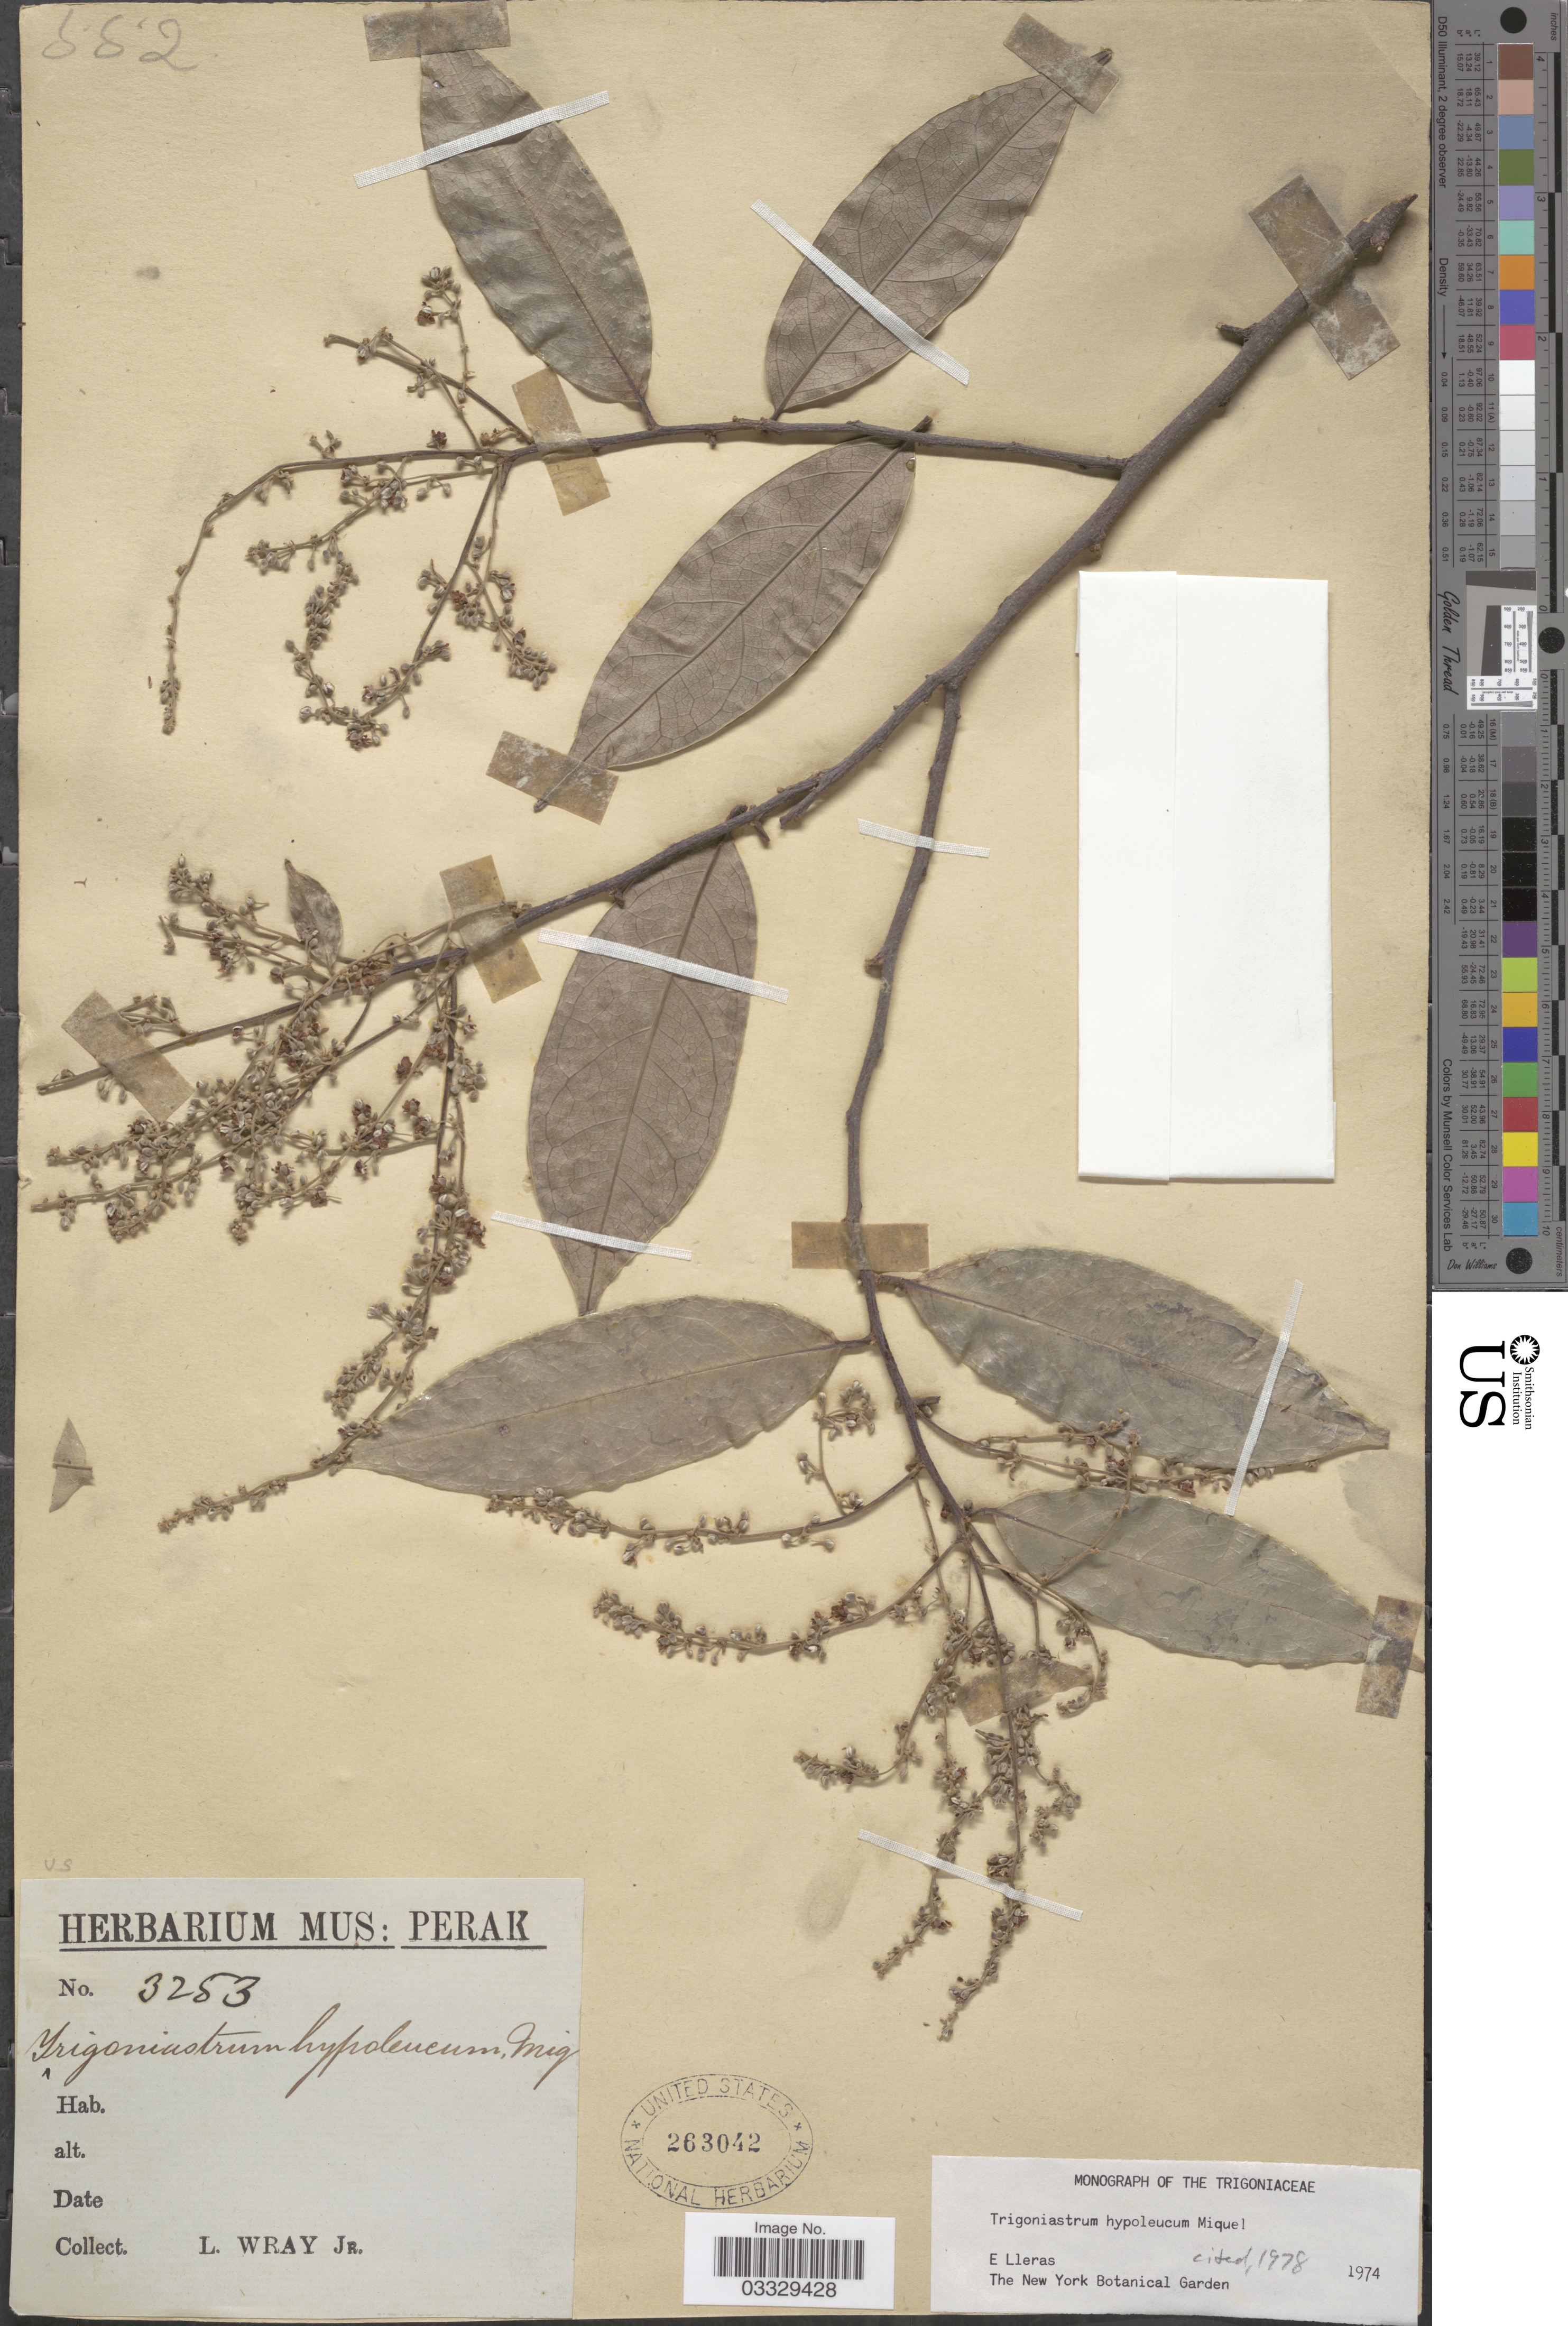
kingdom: Plantae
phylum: Tracheophyta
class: Magnoliopsida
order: Malpighiales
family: Trigoniaceae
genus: Trigoniastrum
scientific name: Trigoniastrum hypoleucum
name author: Miq.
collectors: L. Wray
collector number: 3253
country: Malaysia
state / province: Perak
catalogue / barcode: US 263042